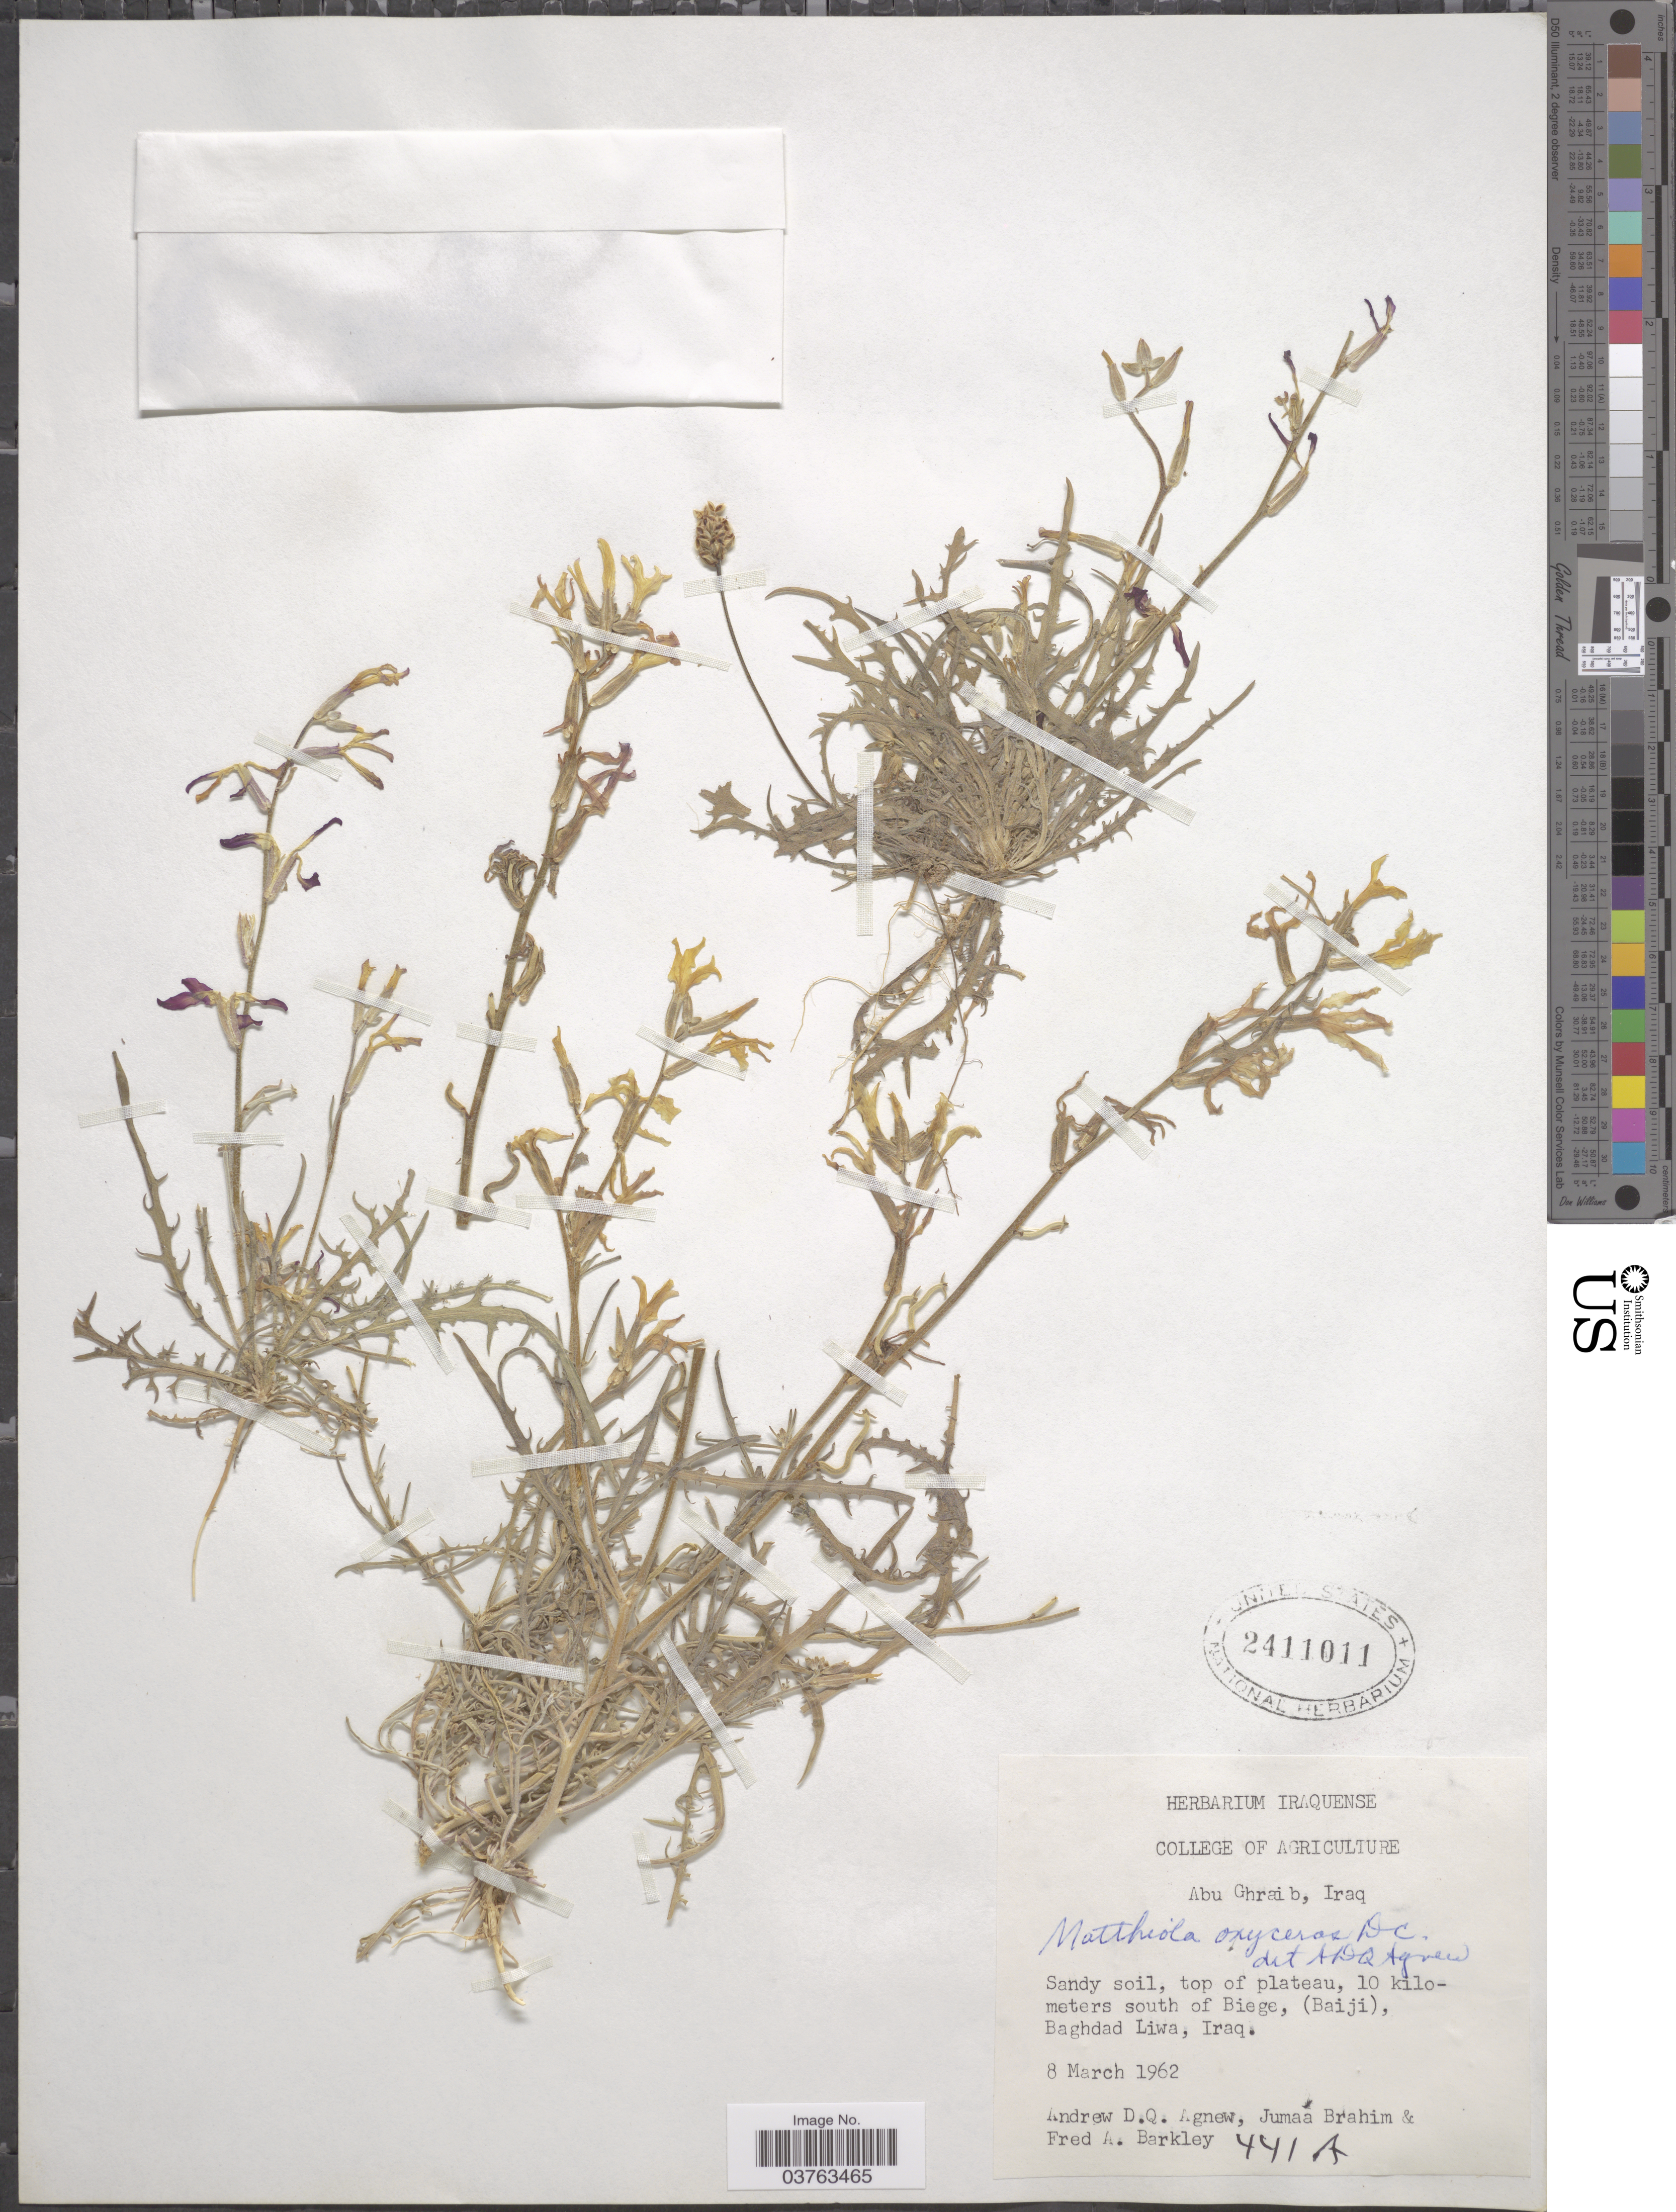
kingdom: Plantae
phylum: Tracheophyta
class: Magnoliopsida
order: Brassicales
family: Brassicaceae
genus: Matthiola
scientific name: Matthiola longipetala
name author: (Vent.) DC.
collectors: A. D. Agnew, Brahim M., J. & F. A. Barkley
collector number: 441A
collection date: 1962-03-08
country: Iraq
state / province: Baghdad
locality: Abu Ghraib, top of plateau, 10 kilometers south of Biege, (Baiji), Baghdad Liwa.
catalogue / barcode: US 2411011